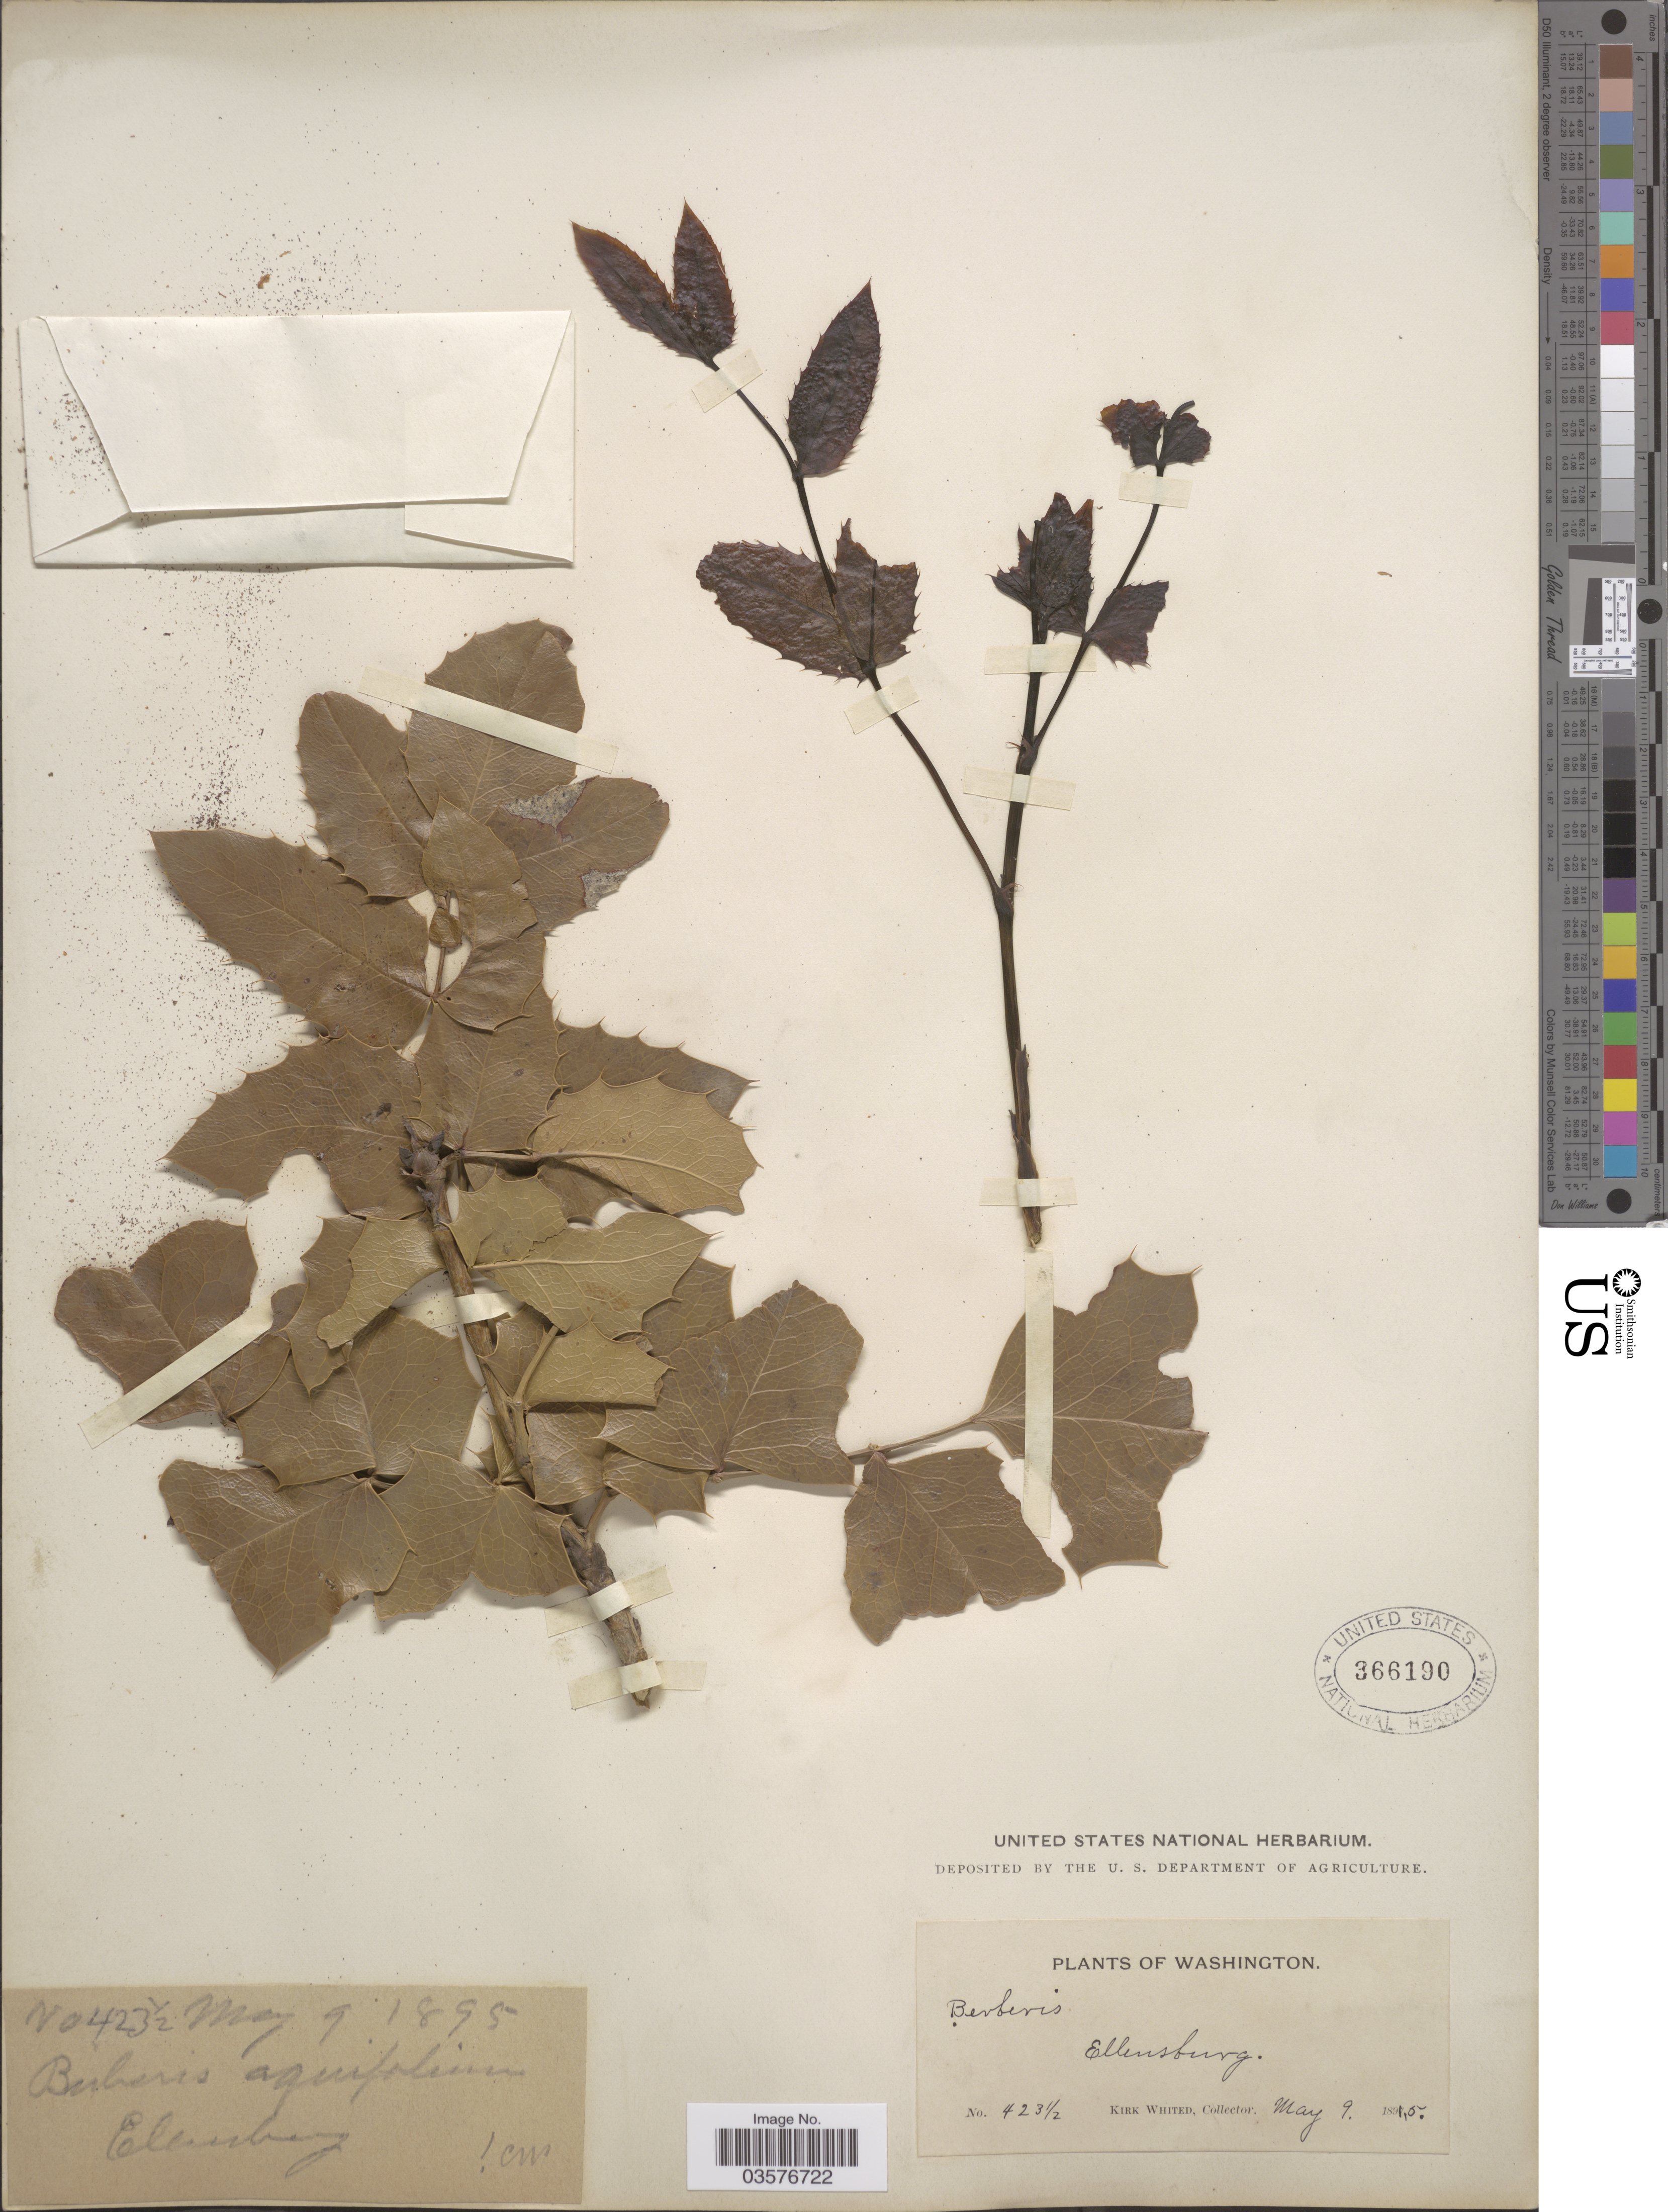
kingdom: Plantae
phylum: Tracheophyta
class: Magnoliopsida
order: Ranunculales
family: Berberidaceae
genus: Mahonia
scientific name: Mahonia repens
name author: (Lindl.) G. Don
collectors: K. Whited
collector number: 423½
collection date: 1895-05-09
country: United States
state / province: Washington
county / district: Kittitas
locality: Ellensburg.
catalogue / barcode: US 366190